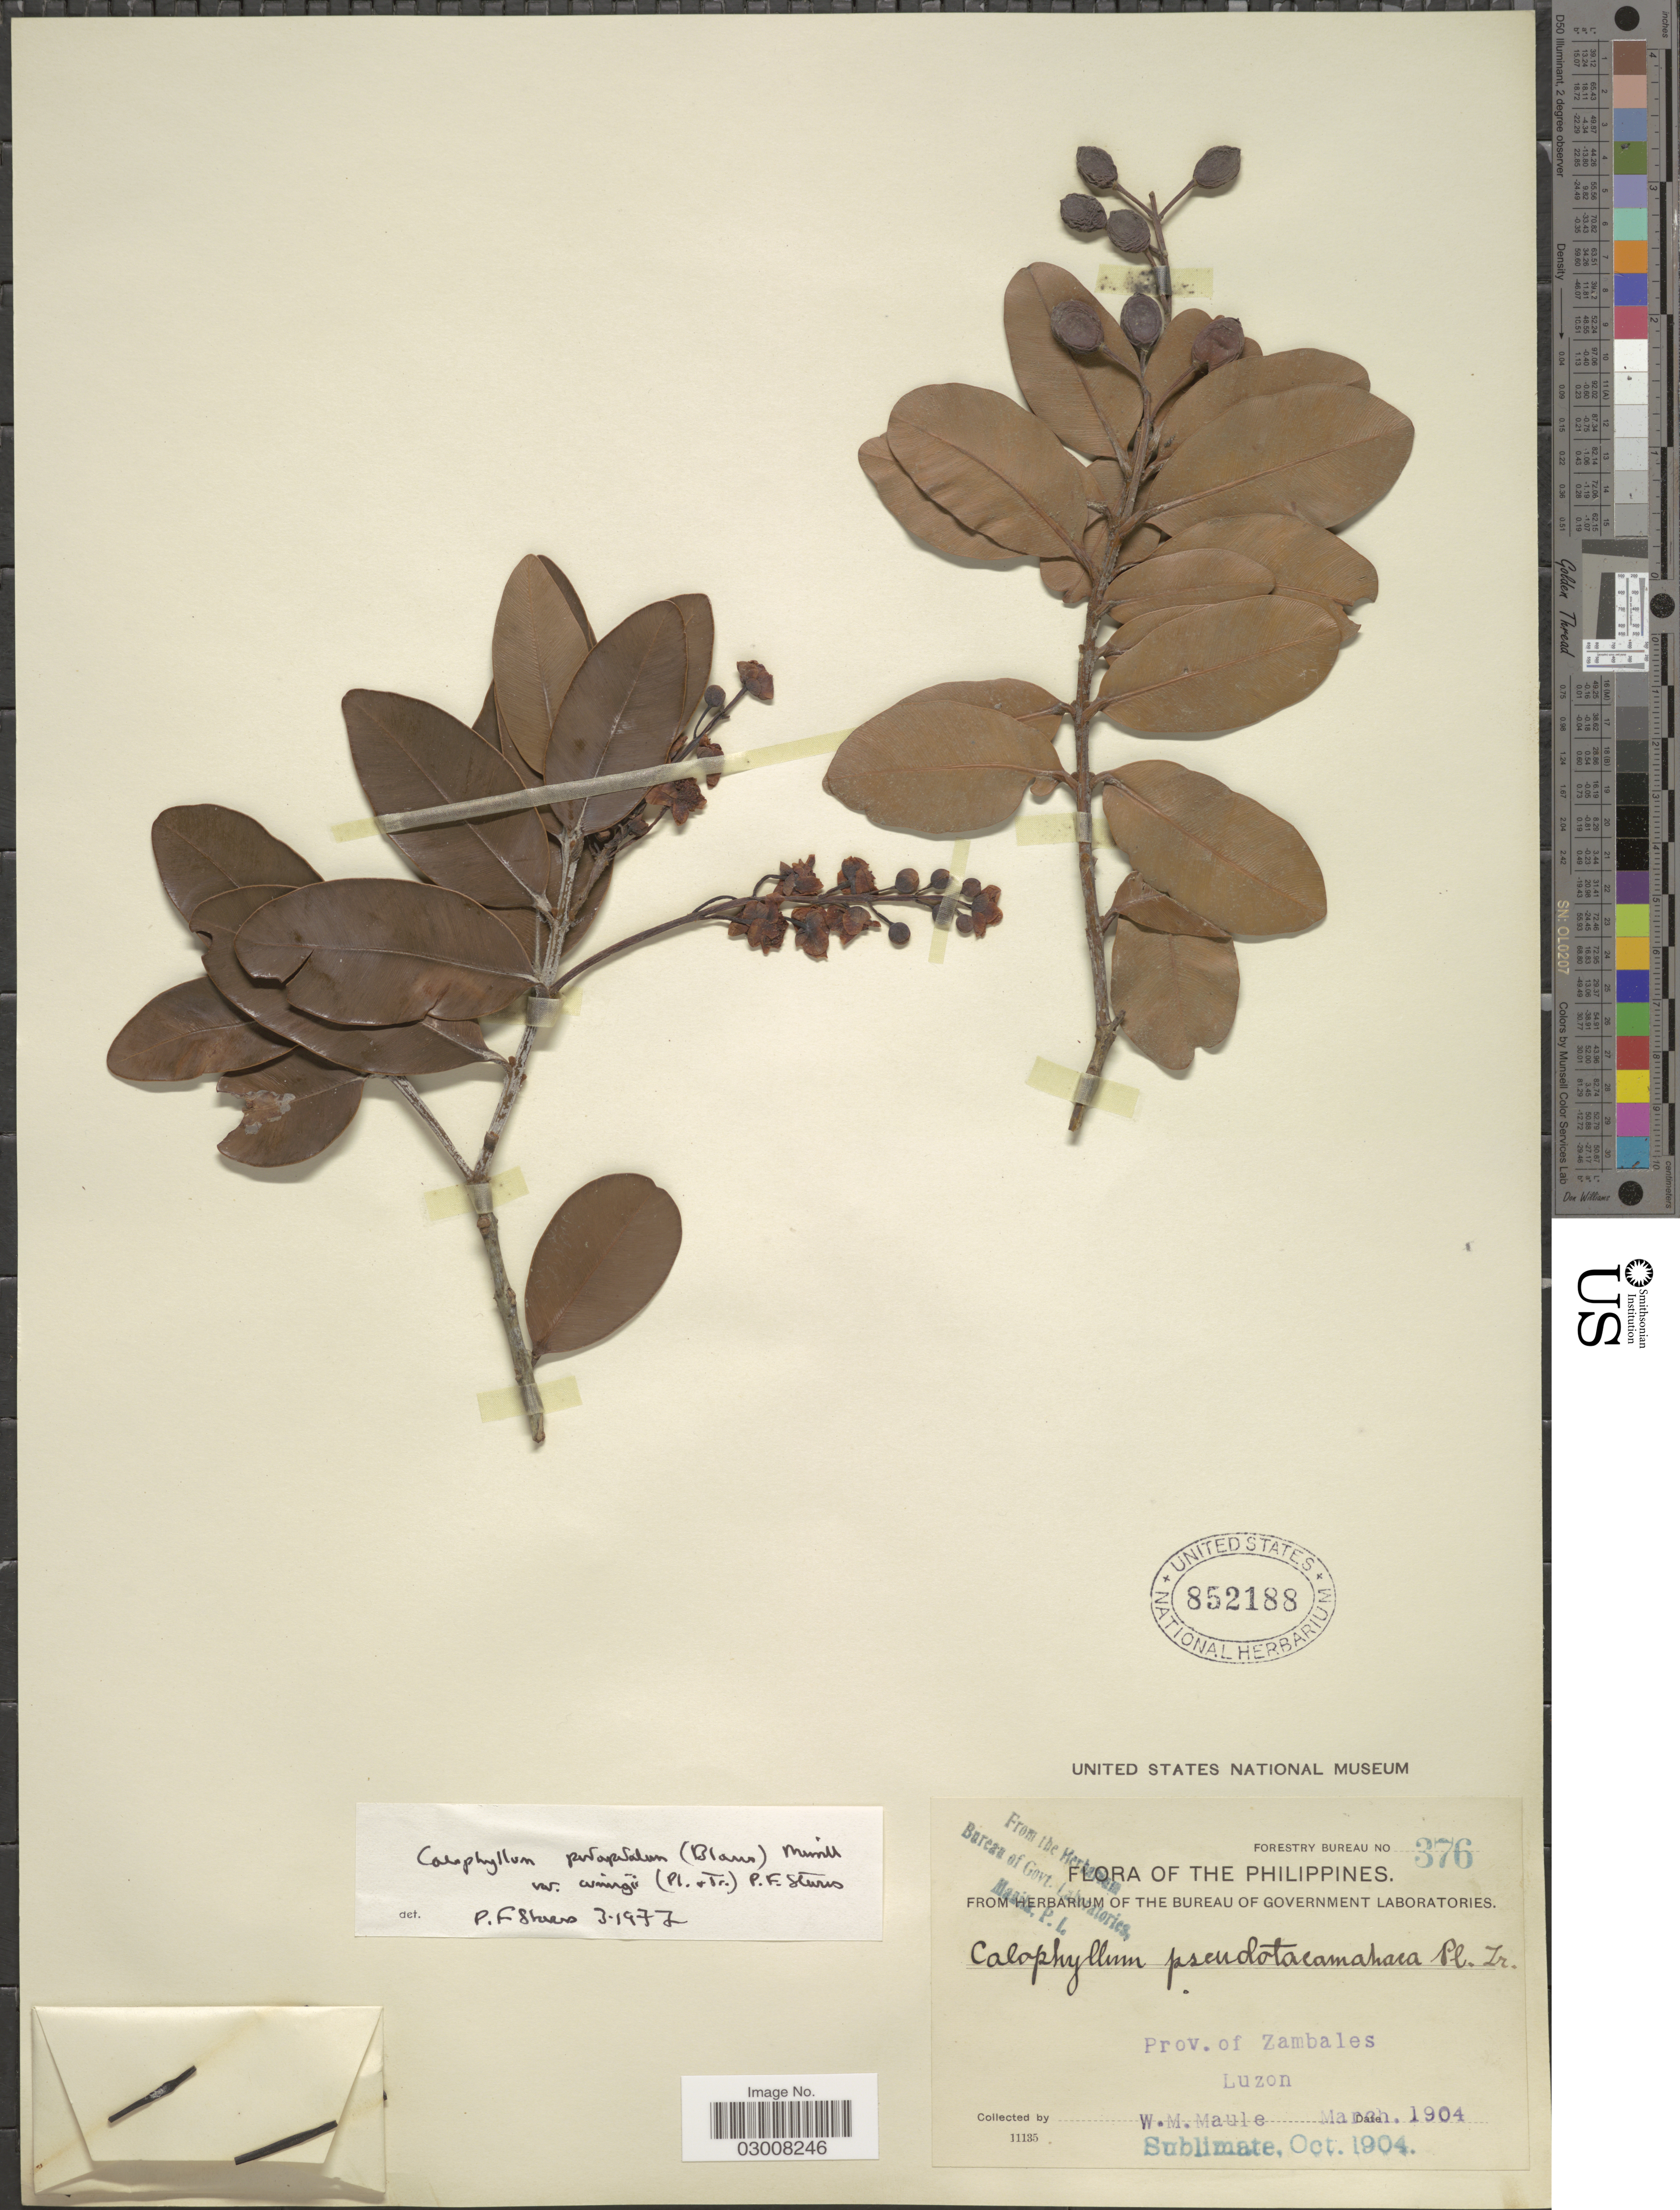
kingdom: Plantae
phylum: Tracheophyta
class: Magnoliopsida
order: Malpighiales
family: Calophyllaceae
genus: Calophyllum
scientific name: Calophyllum pentapetalum var. cumingii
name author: P.F. Stevens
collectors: W. Maule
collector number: Forestry Bureau 376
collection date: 1904-03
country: Philippines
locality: Prov. of Zambales, Luzon.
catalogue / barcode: US 852188